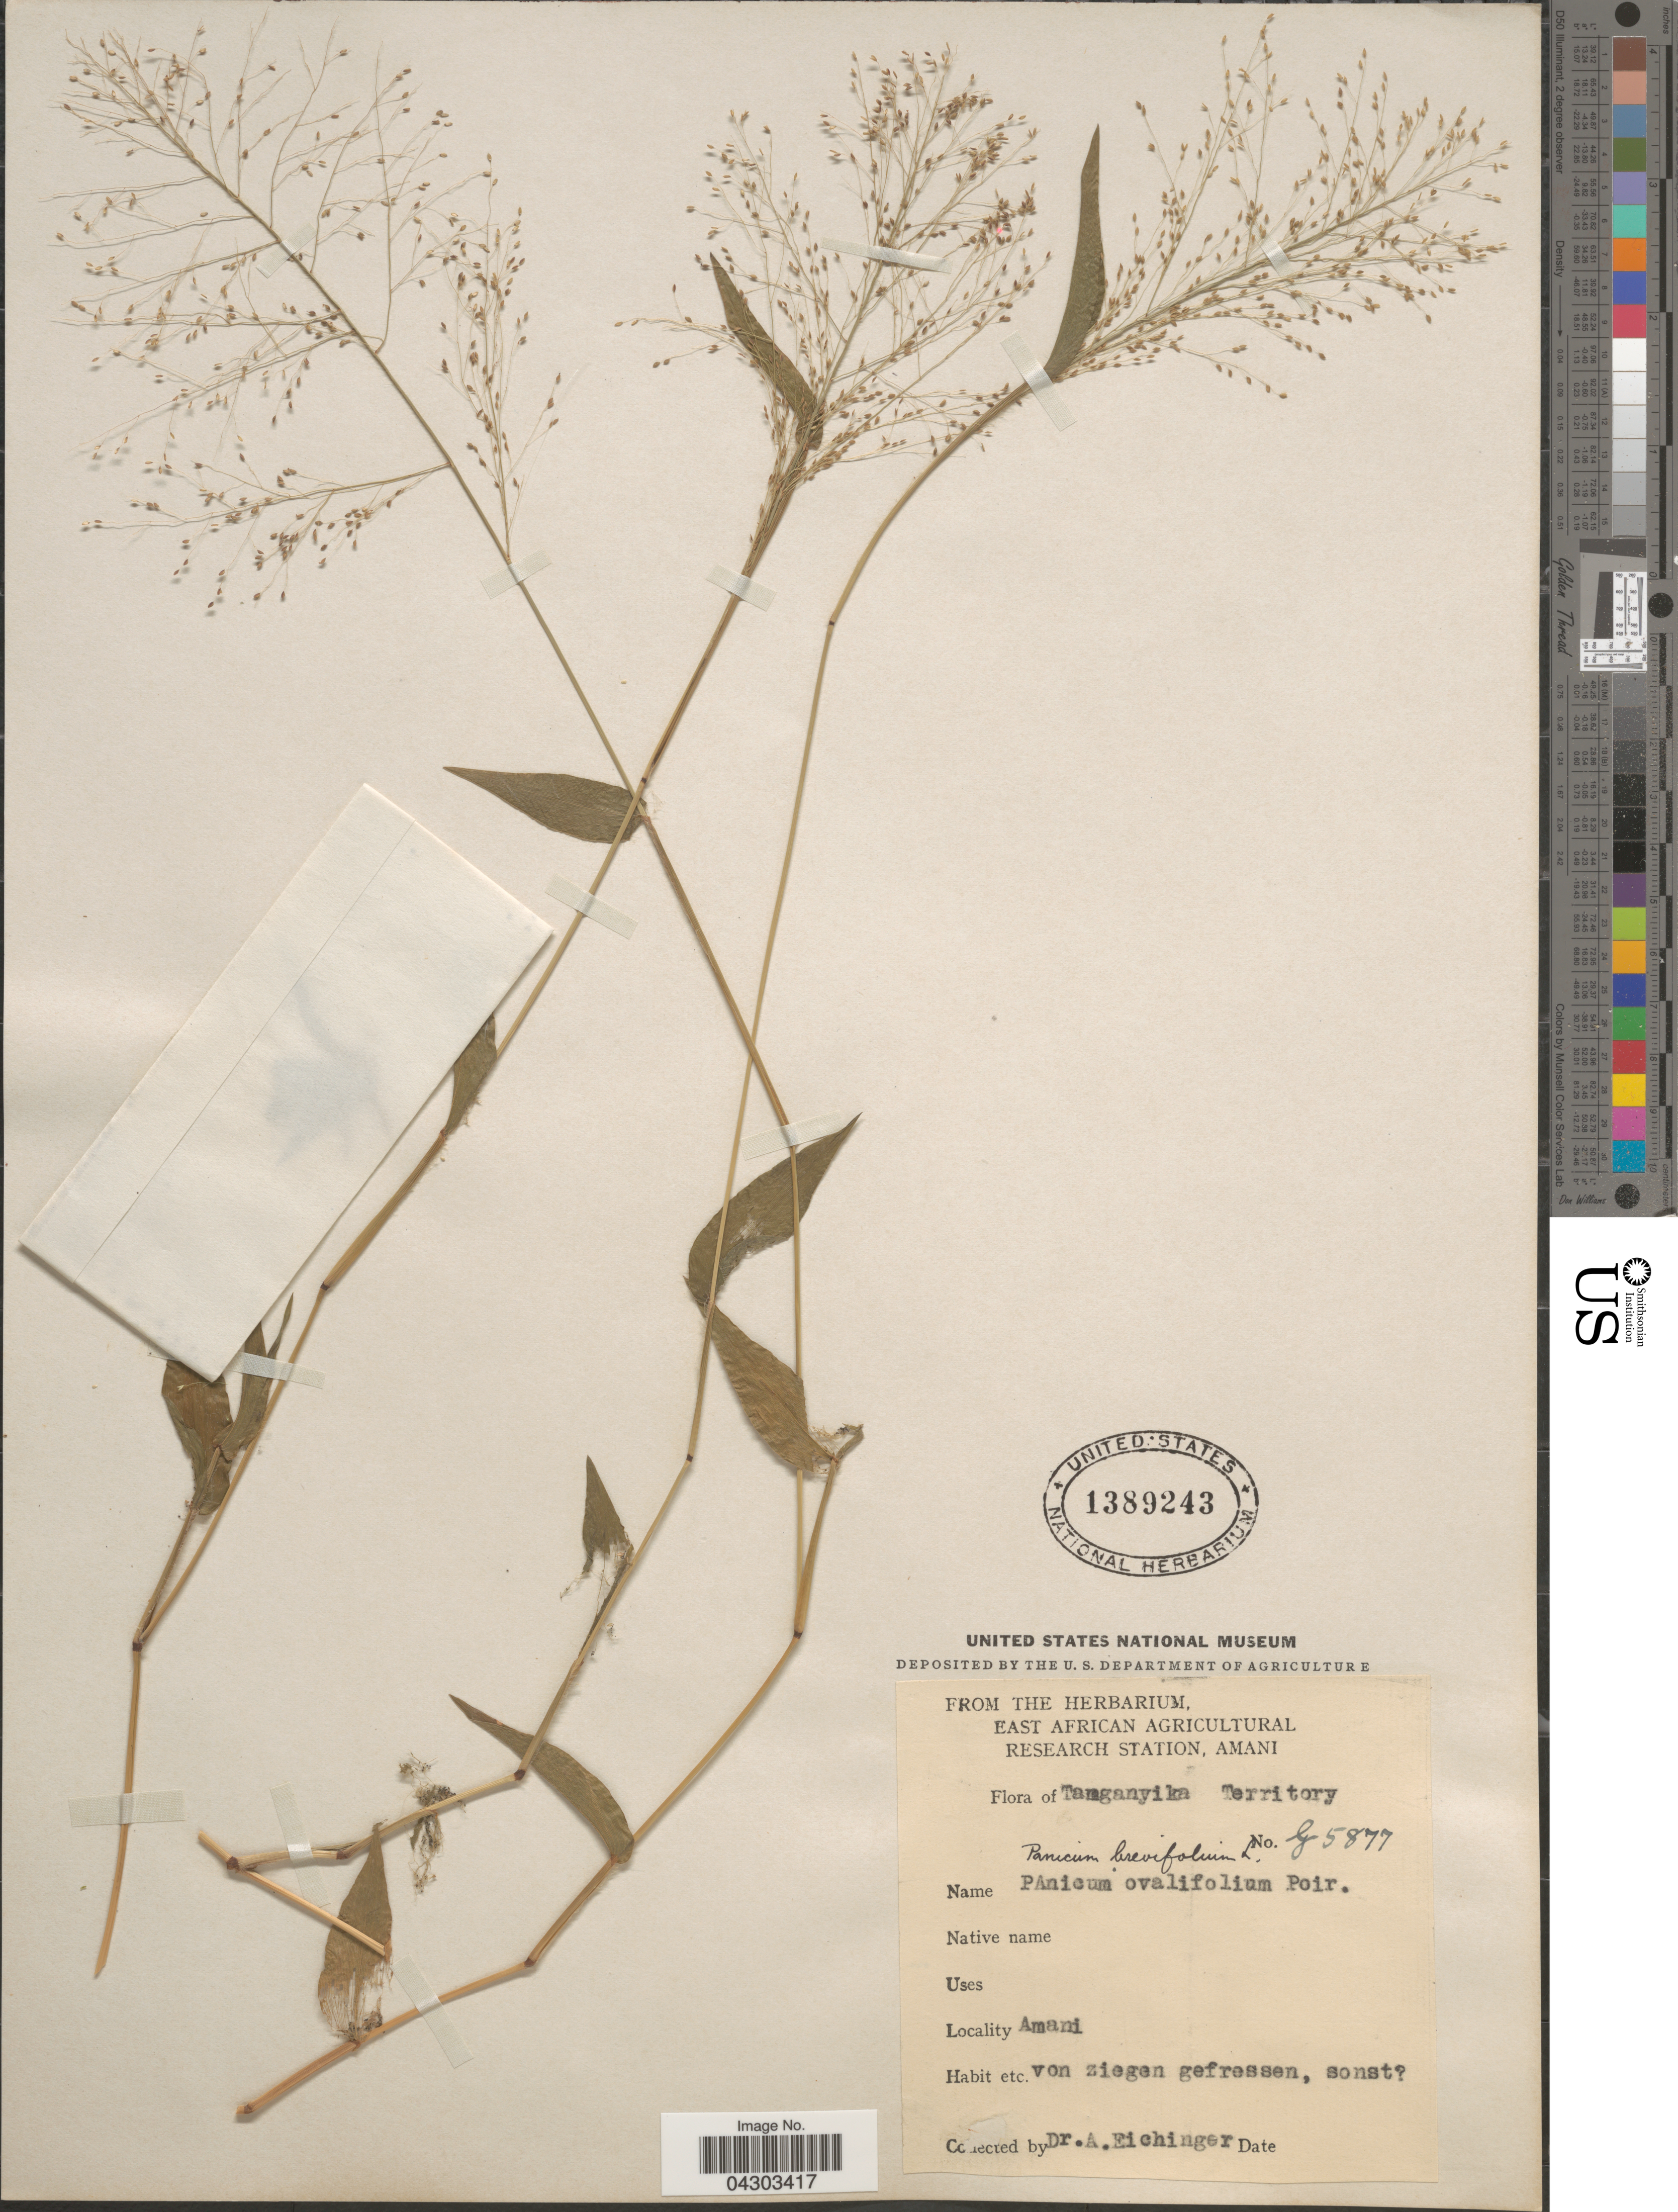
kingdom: Plantae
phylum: Tracheophyta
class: Liliopsida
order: Poales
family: Poaceae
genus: Panicum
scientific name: Panicum brevifolium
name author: L.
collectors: A. Eichinger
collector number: G5877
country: Tanzania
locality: Tanganyika Territory. Amani.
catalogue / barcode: US 1389243